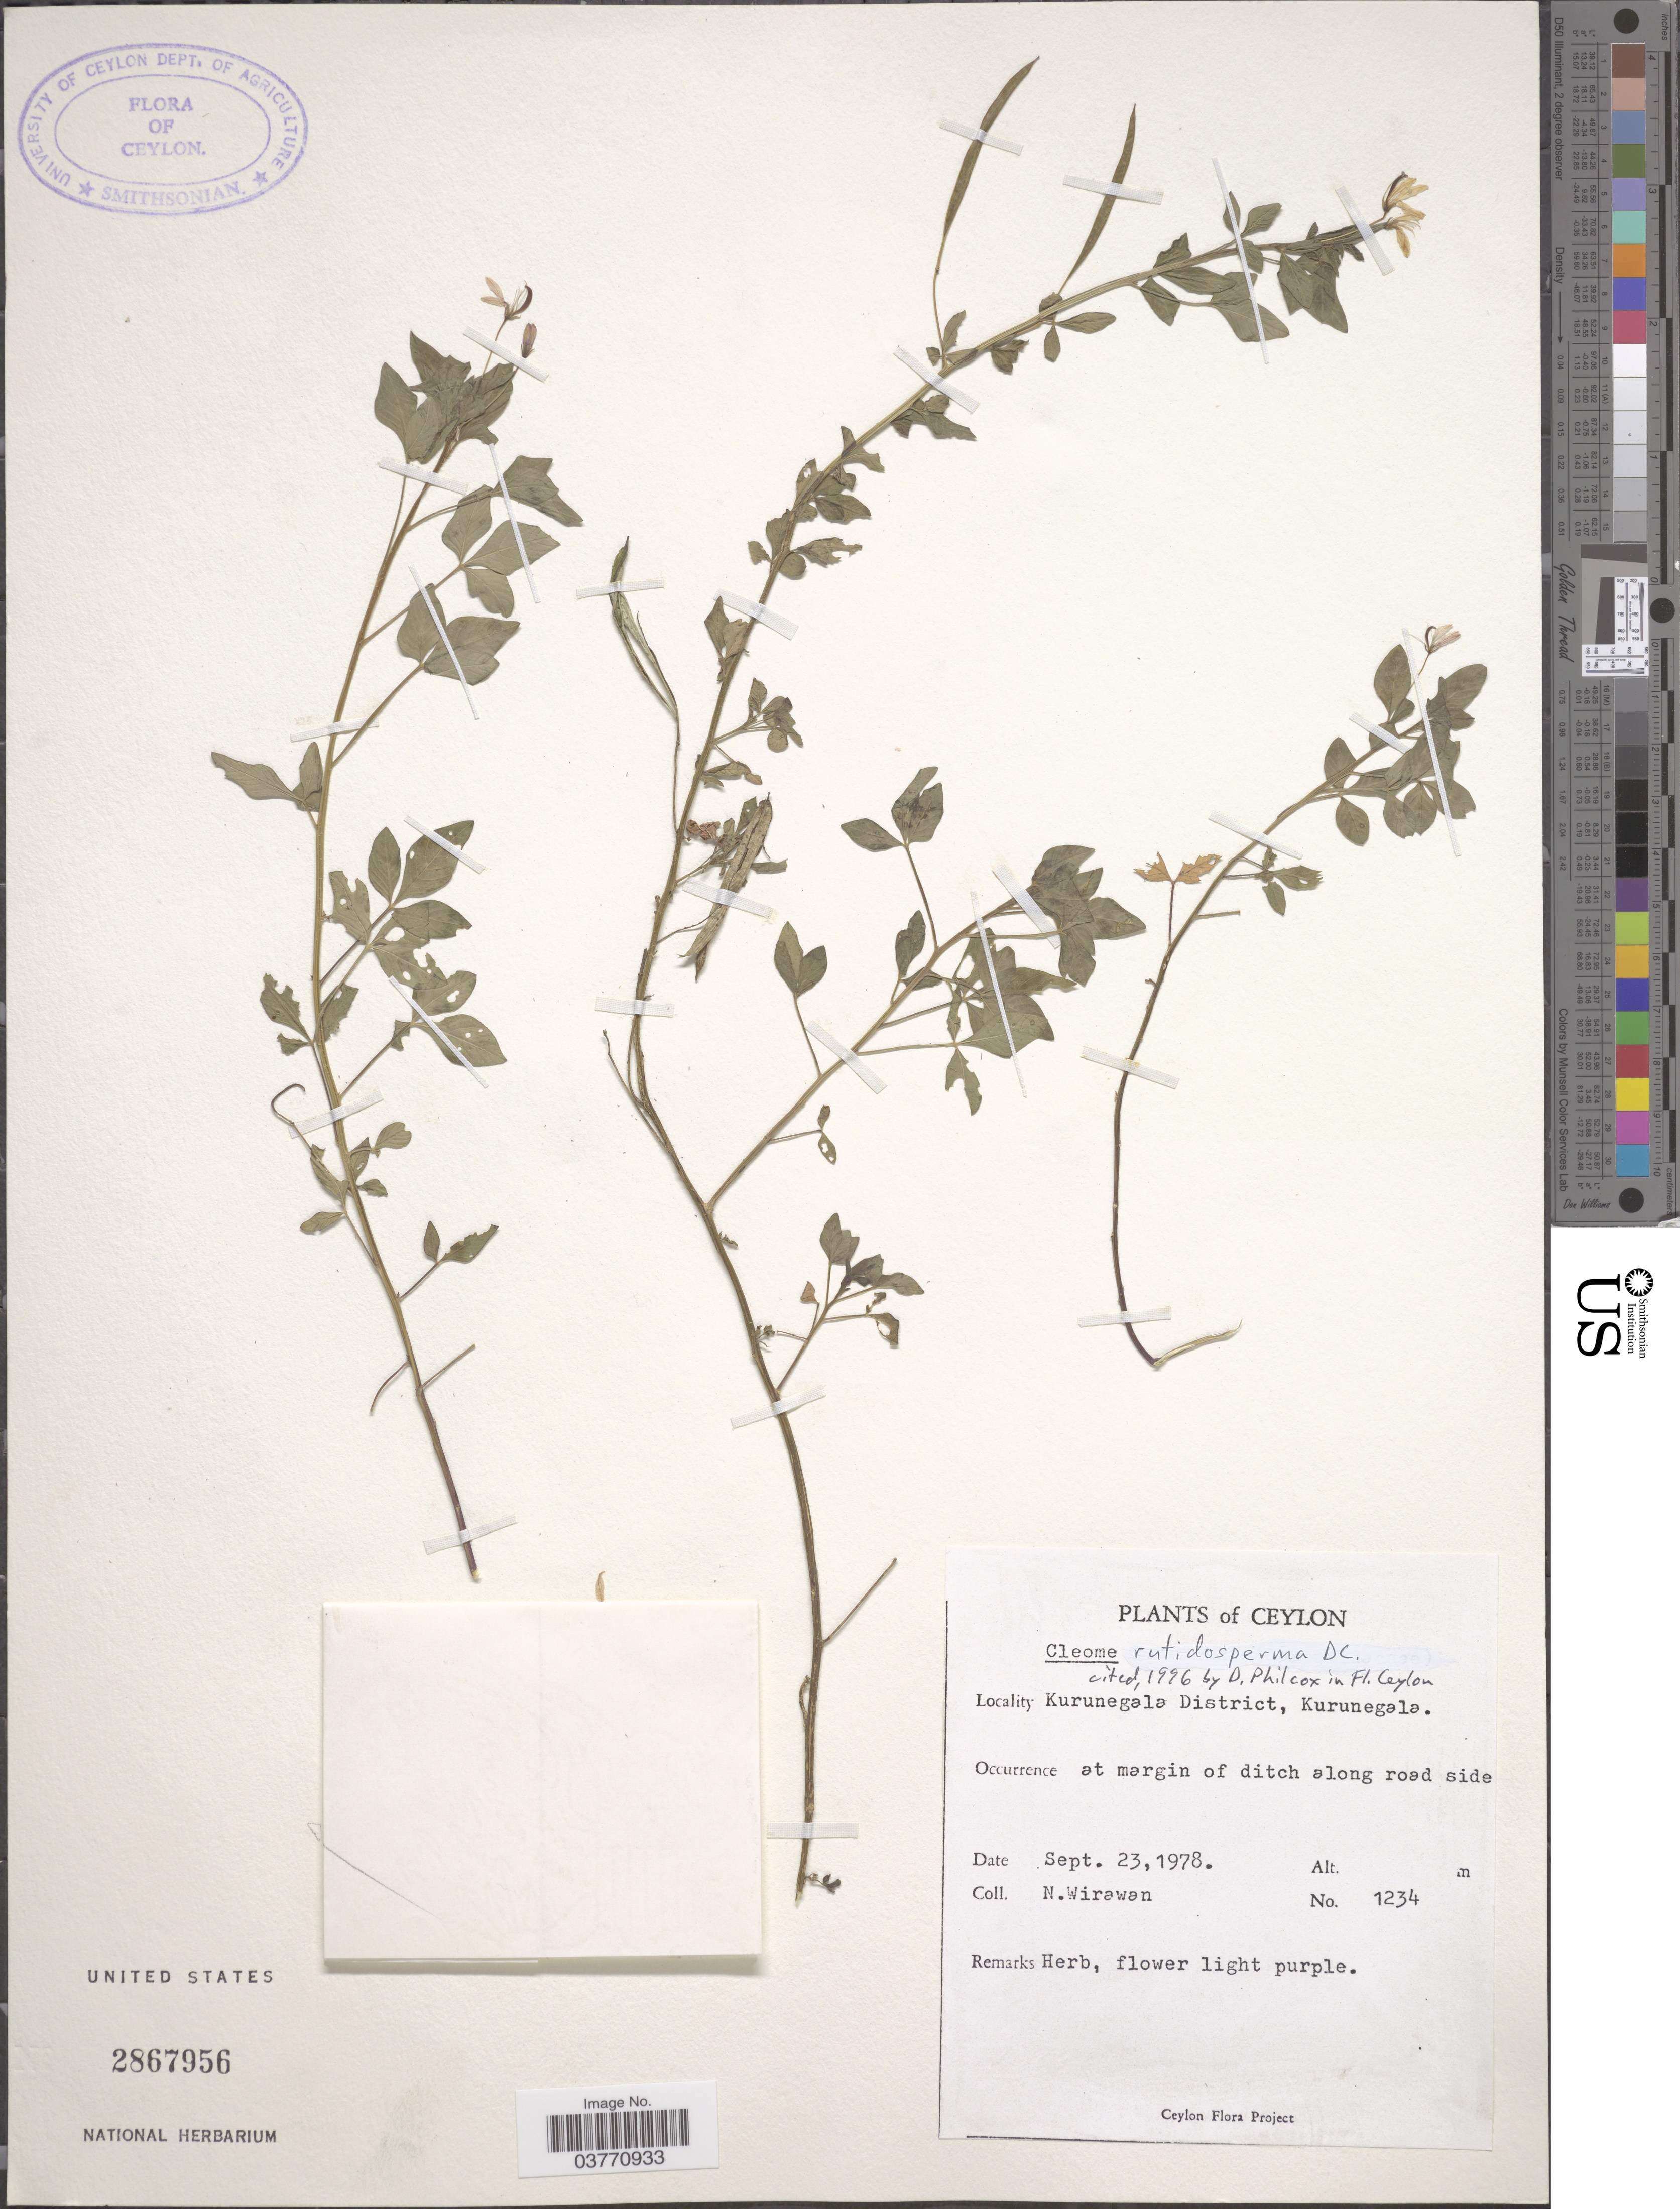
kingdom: Plantae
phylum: Tracheophyta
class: Magnoliopsida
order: Brassicales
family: Cleomaceae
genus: Sieruela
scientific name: Sieruela rutidosperma var. rutidosperma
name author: (DC.) Roalson & J.C. Hall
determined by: Strong, Mark T., (BOT), Smithsonian Institution - National Museum of Natural History (UNITED STATES)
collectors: N. Wirawan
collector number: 1234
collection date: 1978-09-23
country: Sri Lanka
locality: Ceylon. Kurunegala District. Kurunegala.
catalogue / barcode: US 2867956